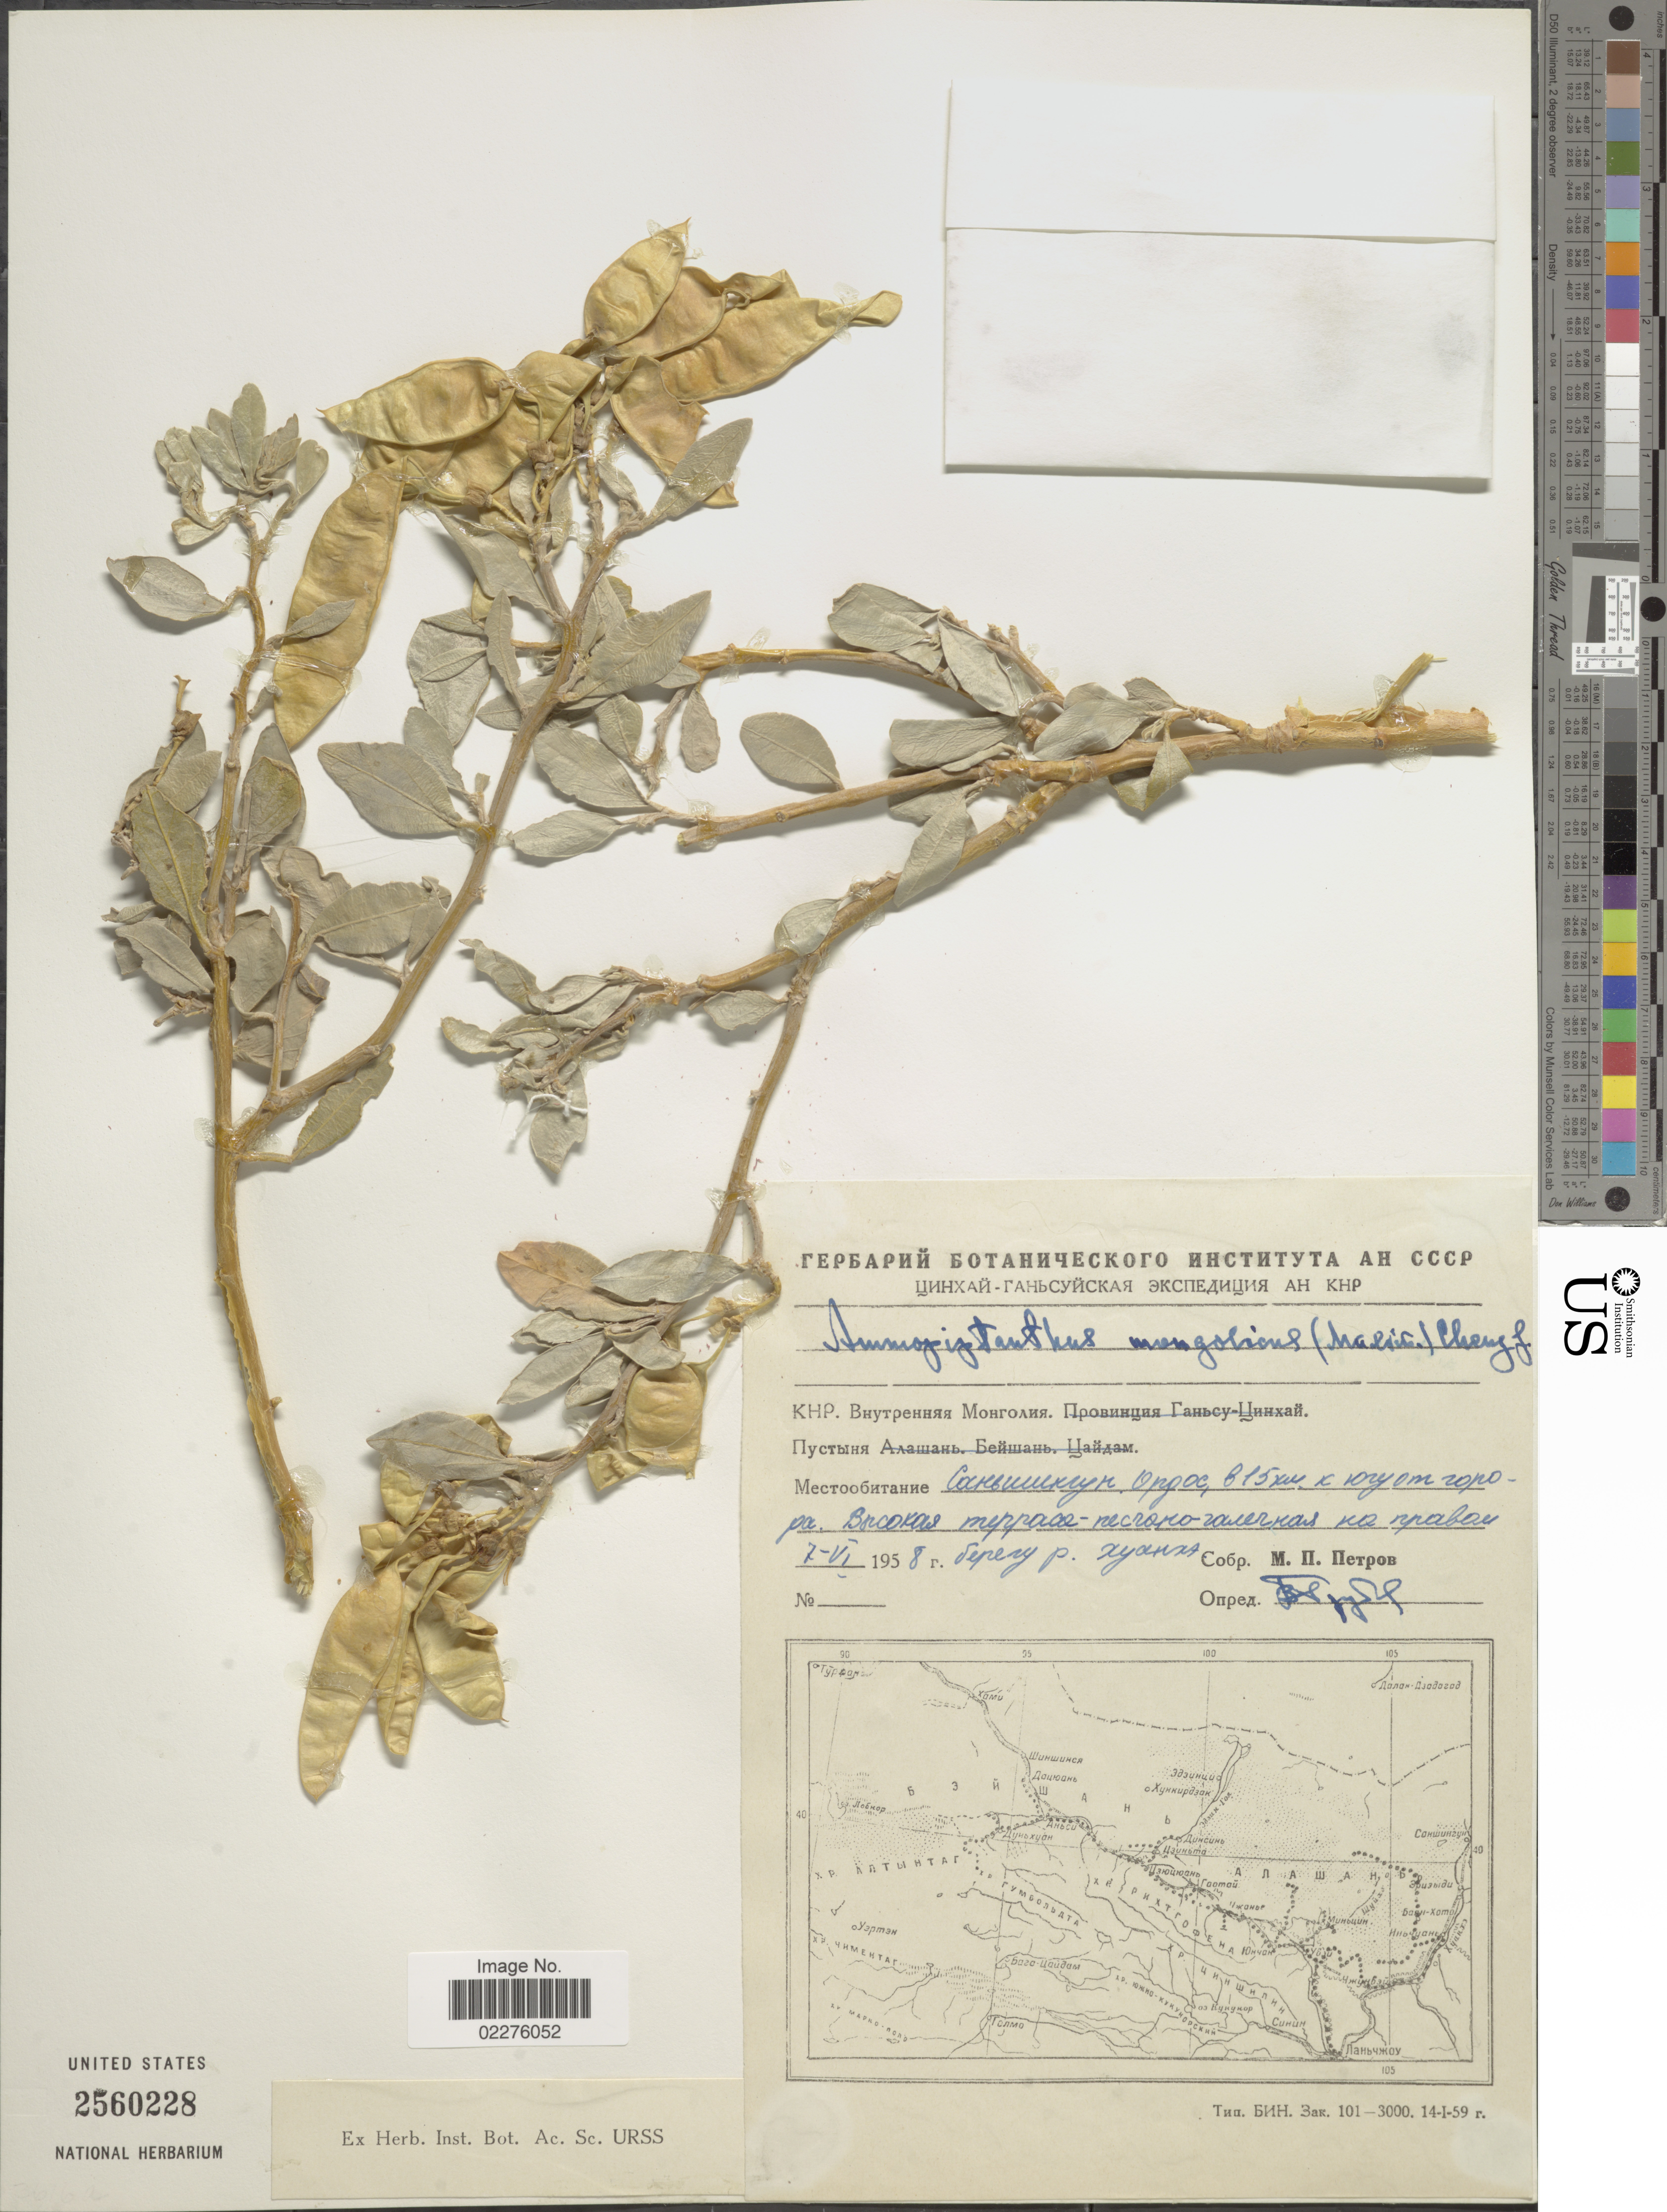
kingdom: Plantae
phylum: Tracheophyta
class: Magnoliopsida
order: Fabales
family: Fabaceae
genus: Ammopiptanthus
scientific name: Ammopiptanthus mongolicus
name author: (Kom.) S.H. Cheng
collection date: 1958-06-07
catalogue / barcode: US 2560228